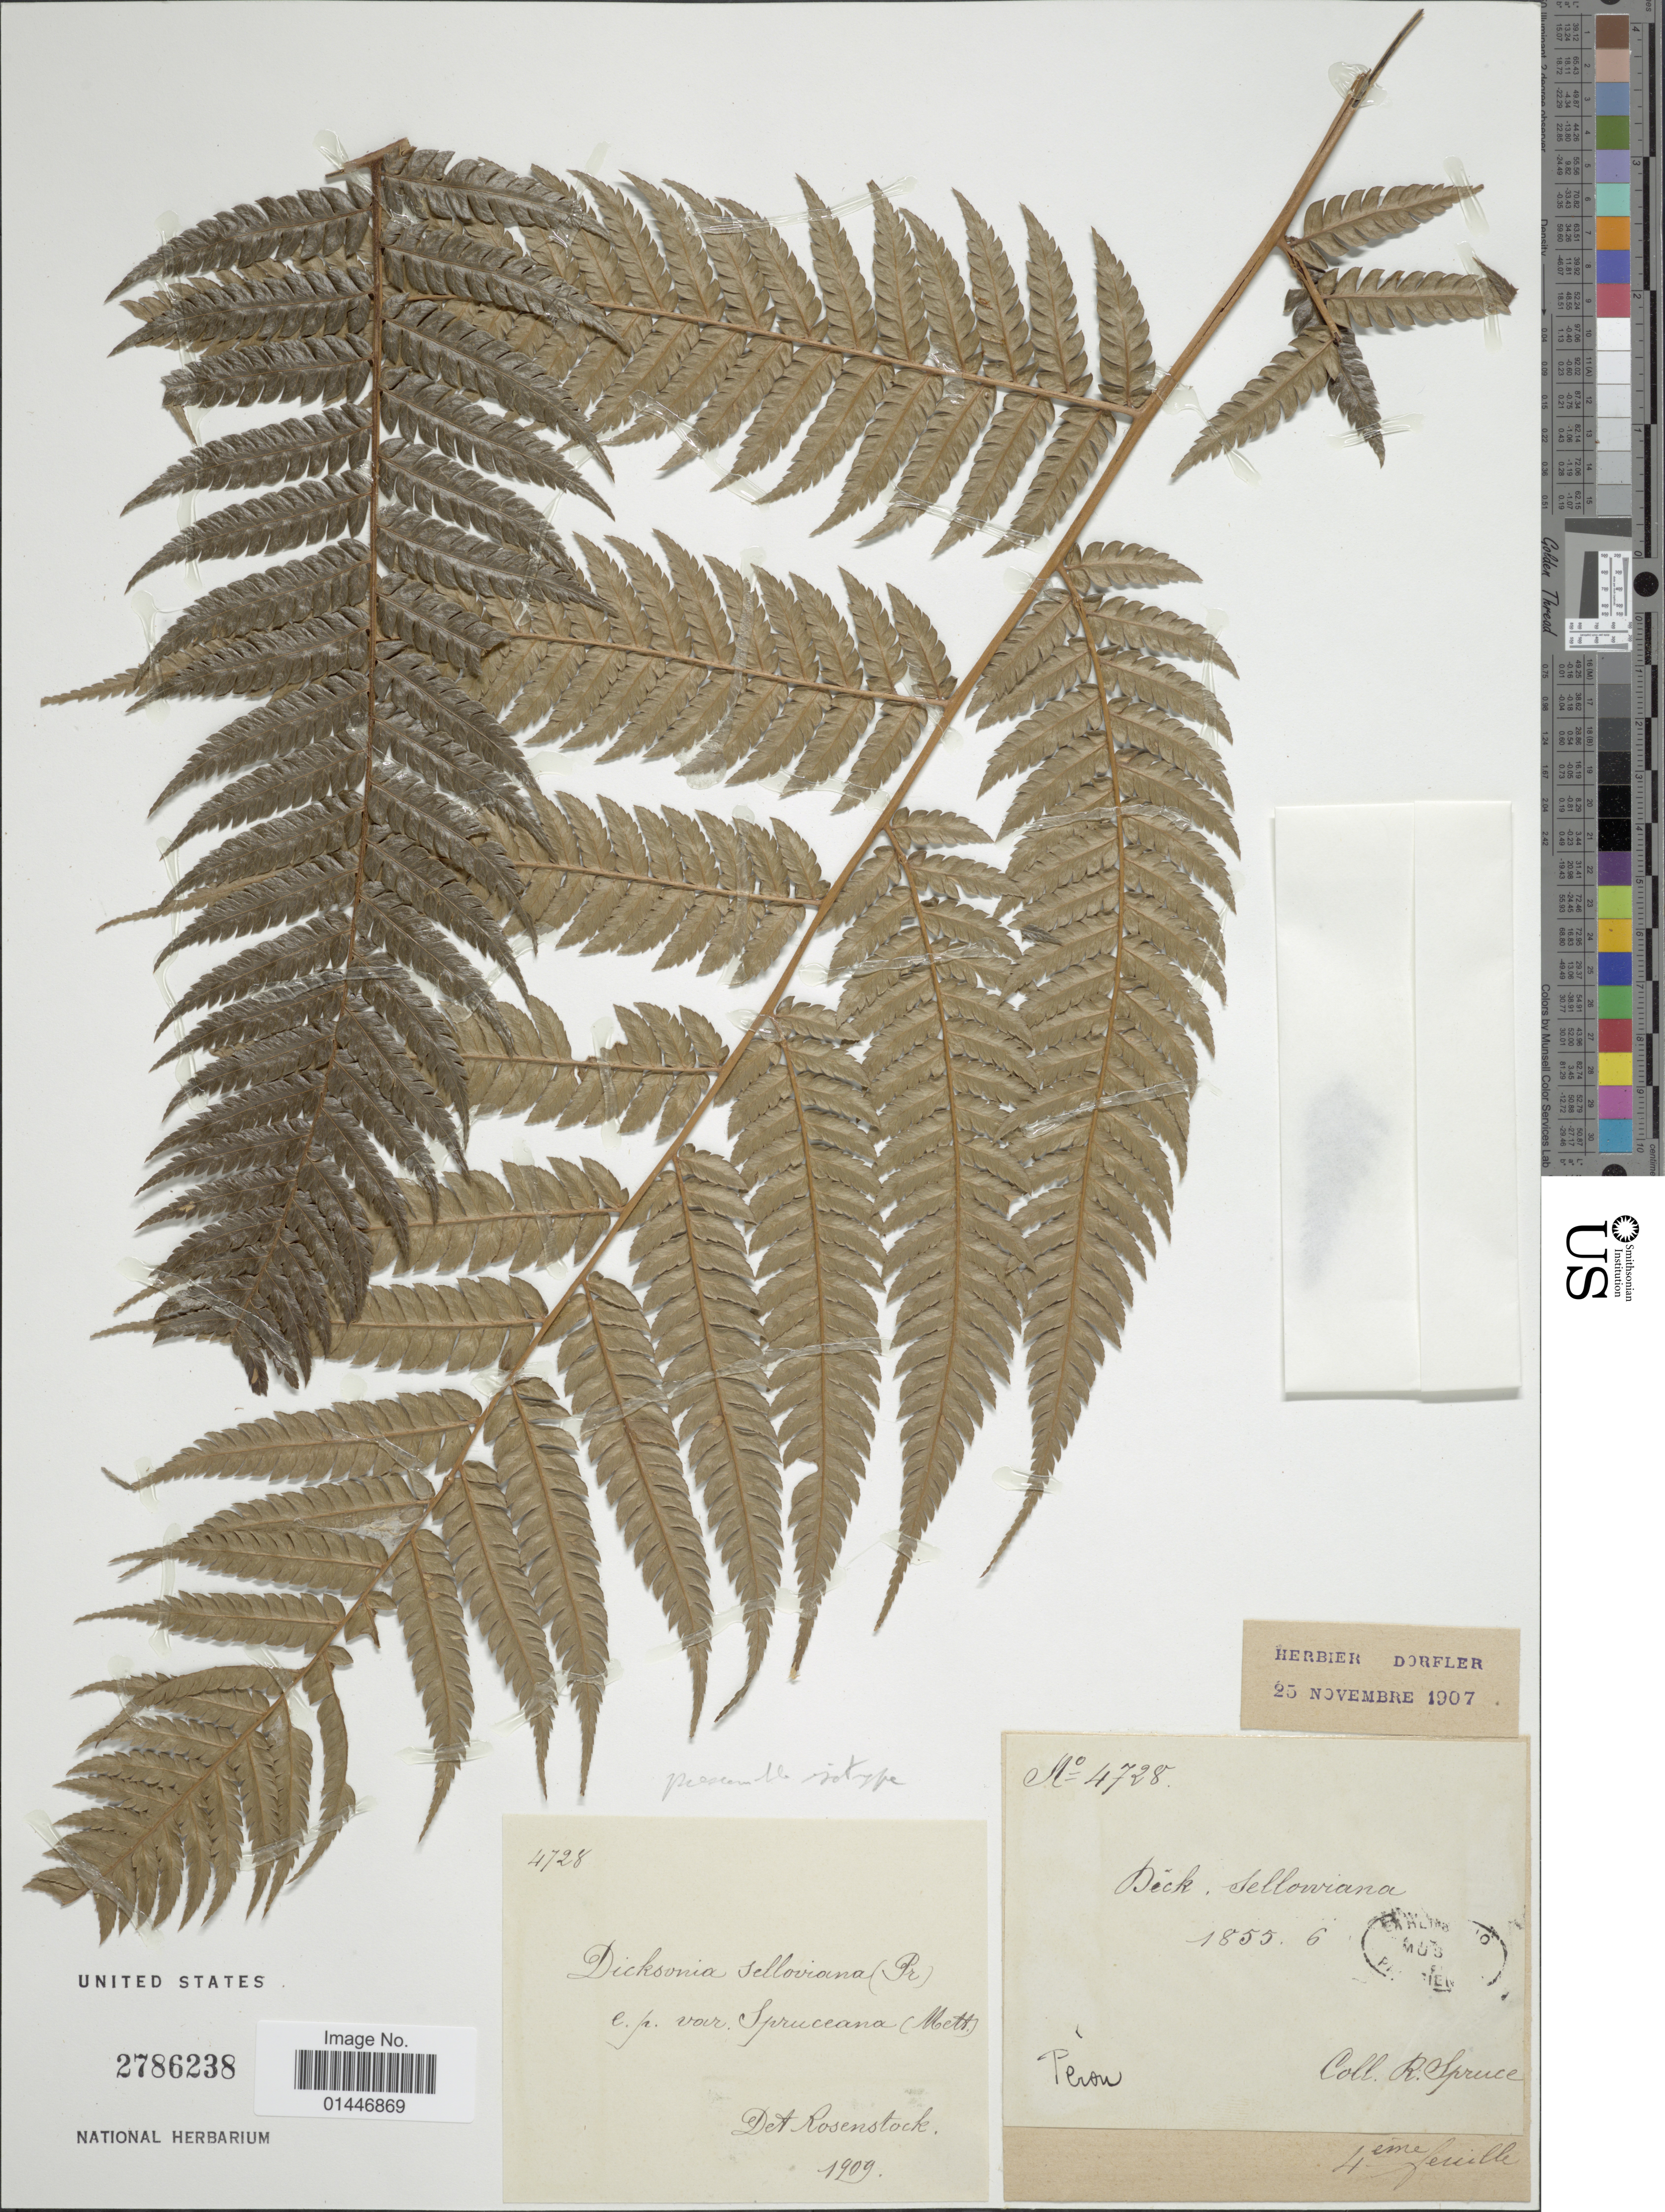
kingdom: Plantae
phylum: Tracheophyta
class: Polypodiopsida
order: Cyatheales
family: Dicksoniaceae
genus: Dicksonia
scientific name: Dicksonia spruceana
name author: Mett. ex Kuhn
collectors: R. Spruce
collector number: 4728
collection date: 1855-06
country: Peru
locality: Perou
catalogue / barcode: US 2786238